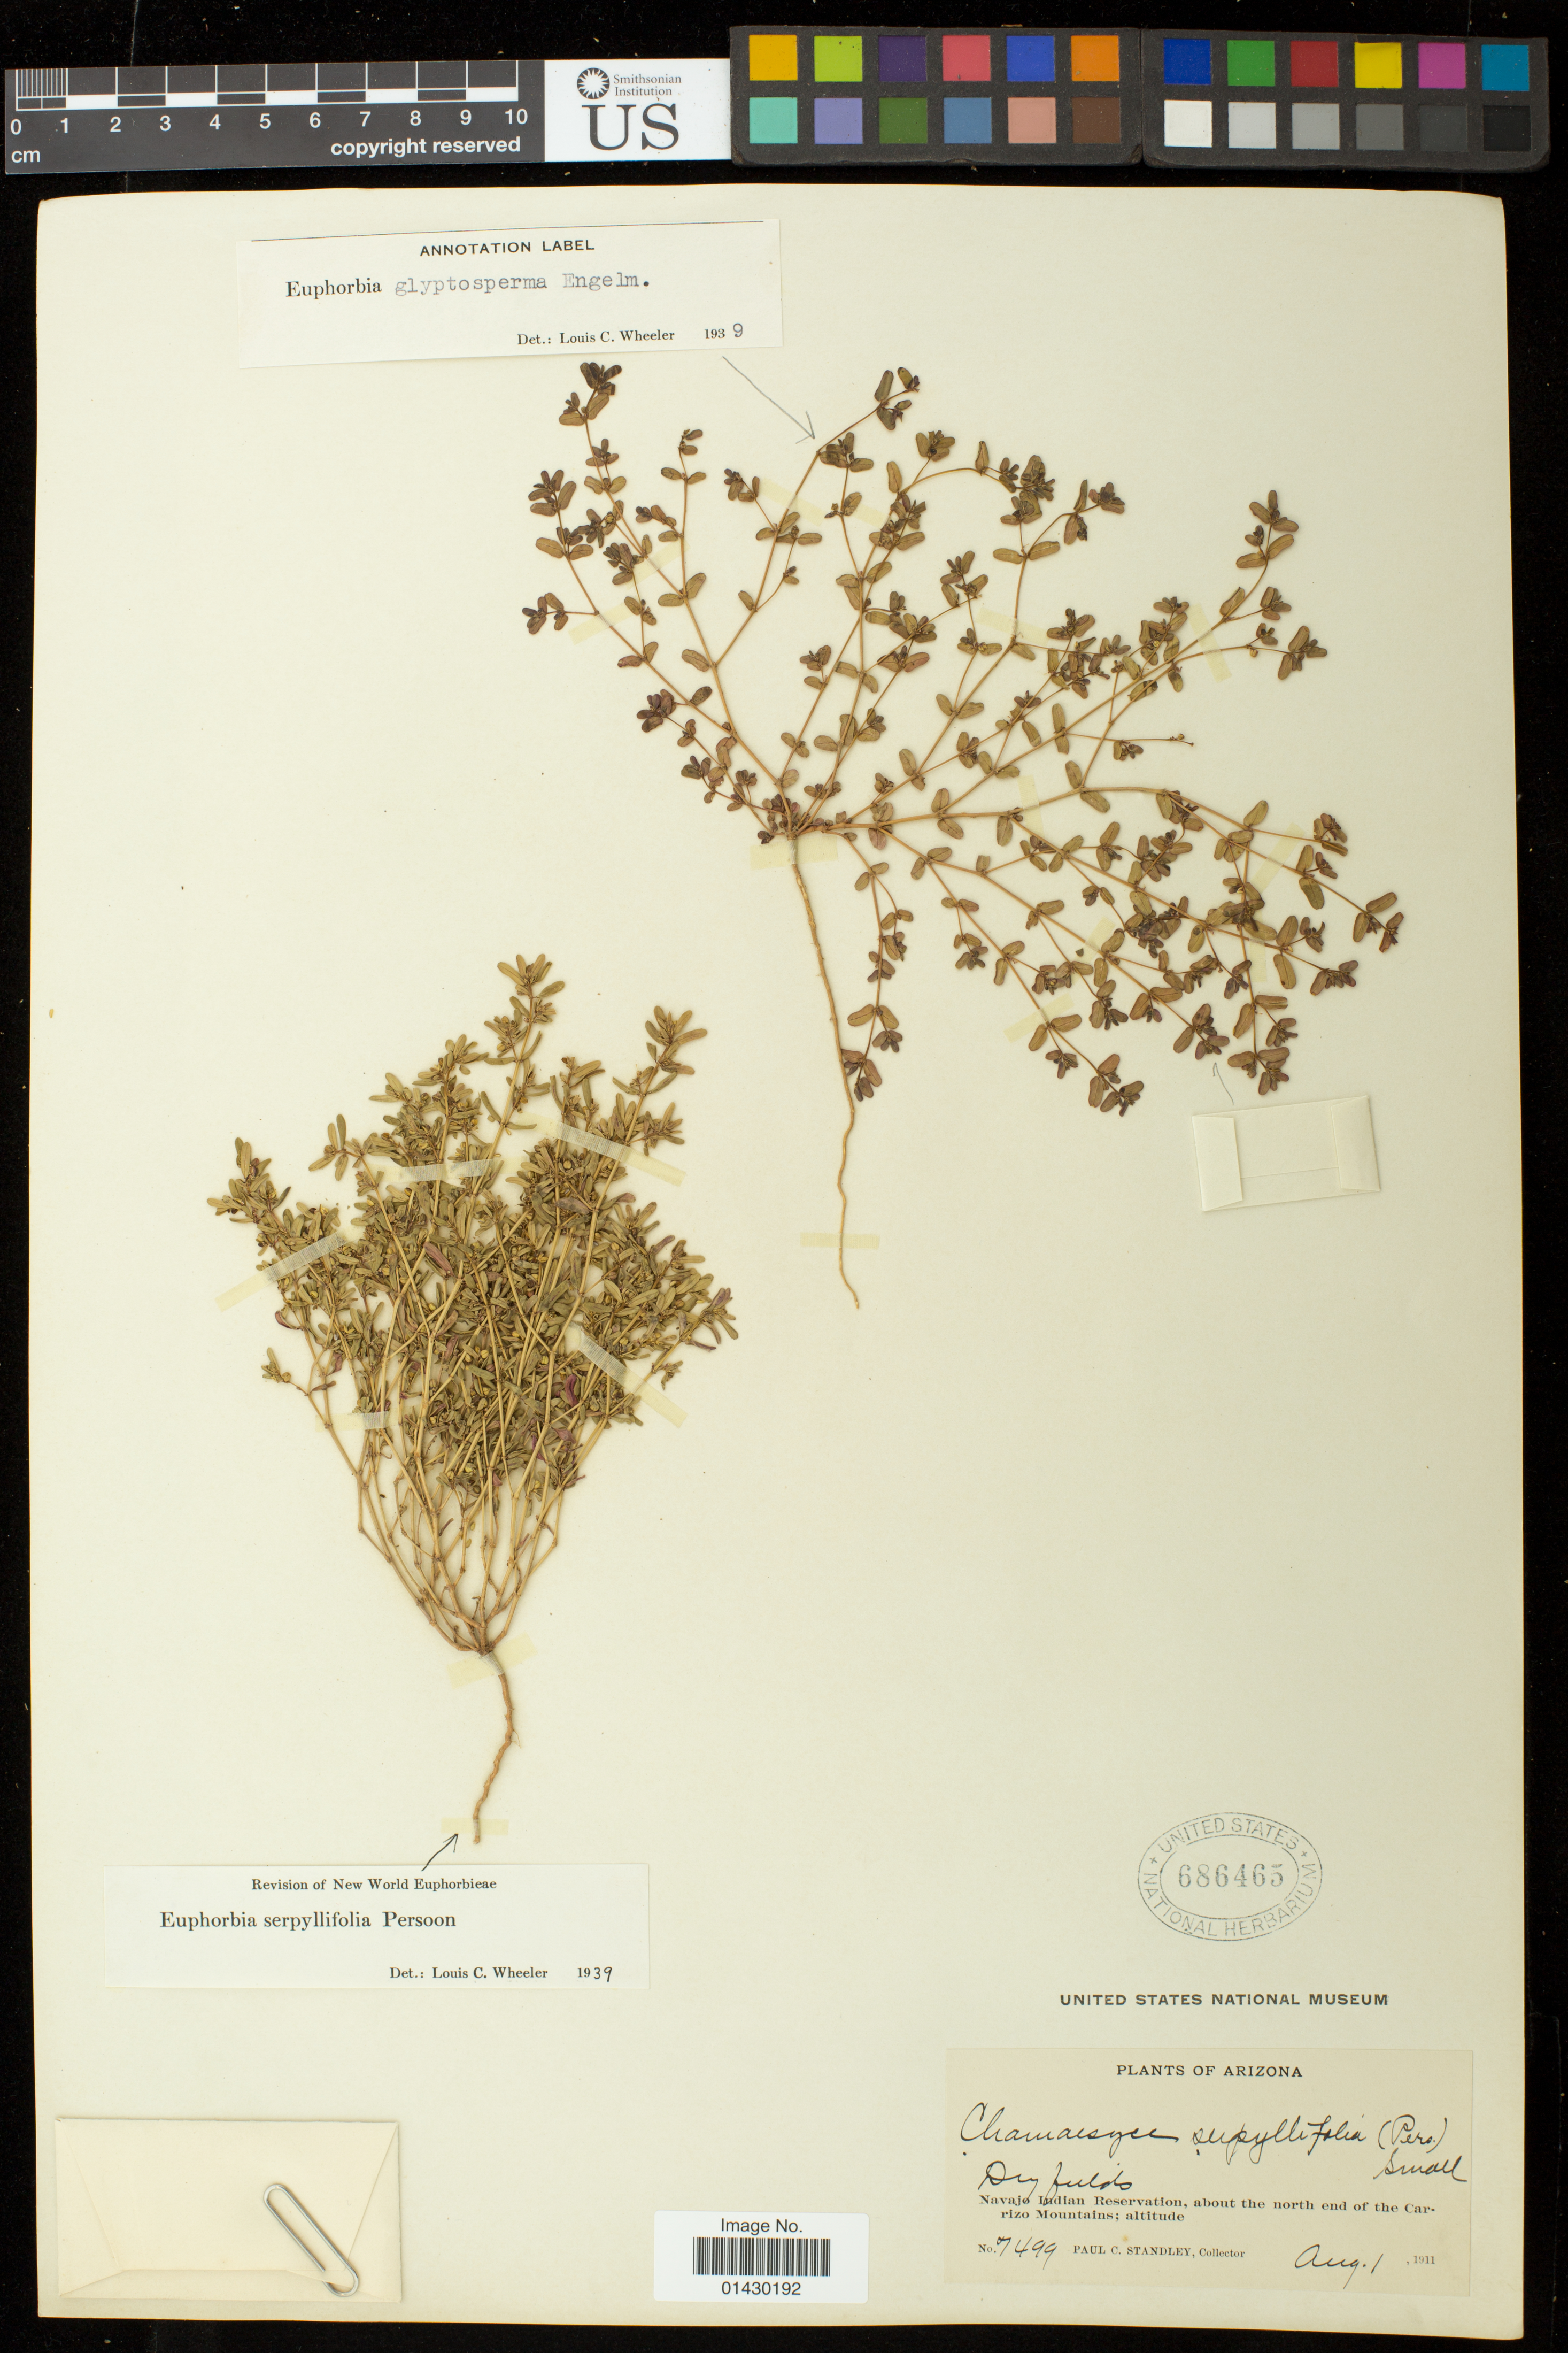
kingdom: Plantae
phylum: Tracheophyta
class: Magnoliopsida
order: Malpighiales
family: Euphorbiaceae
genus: Euphorbia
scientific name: Euphorbia serpillifolia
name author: Pers.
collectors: P. C. Standley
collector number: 7499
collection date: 1911-08-01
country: United States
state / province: Arizona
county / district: Apache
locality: Navajo Indian Reservation, about the north end of the Carrizo Mountains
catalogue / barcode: US 686465